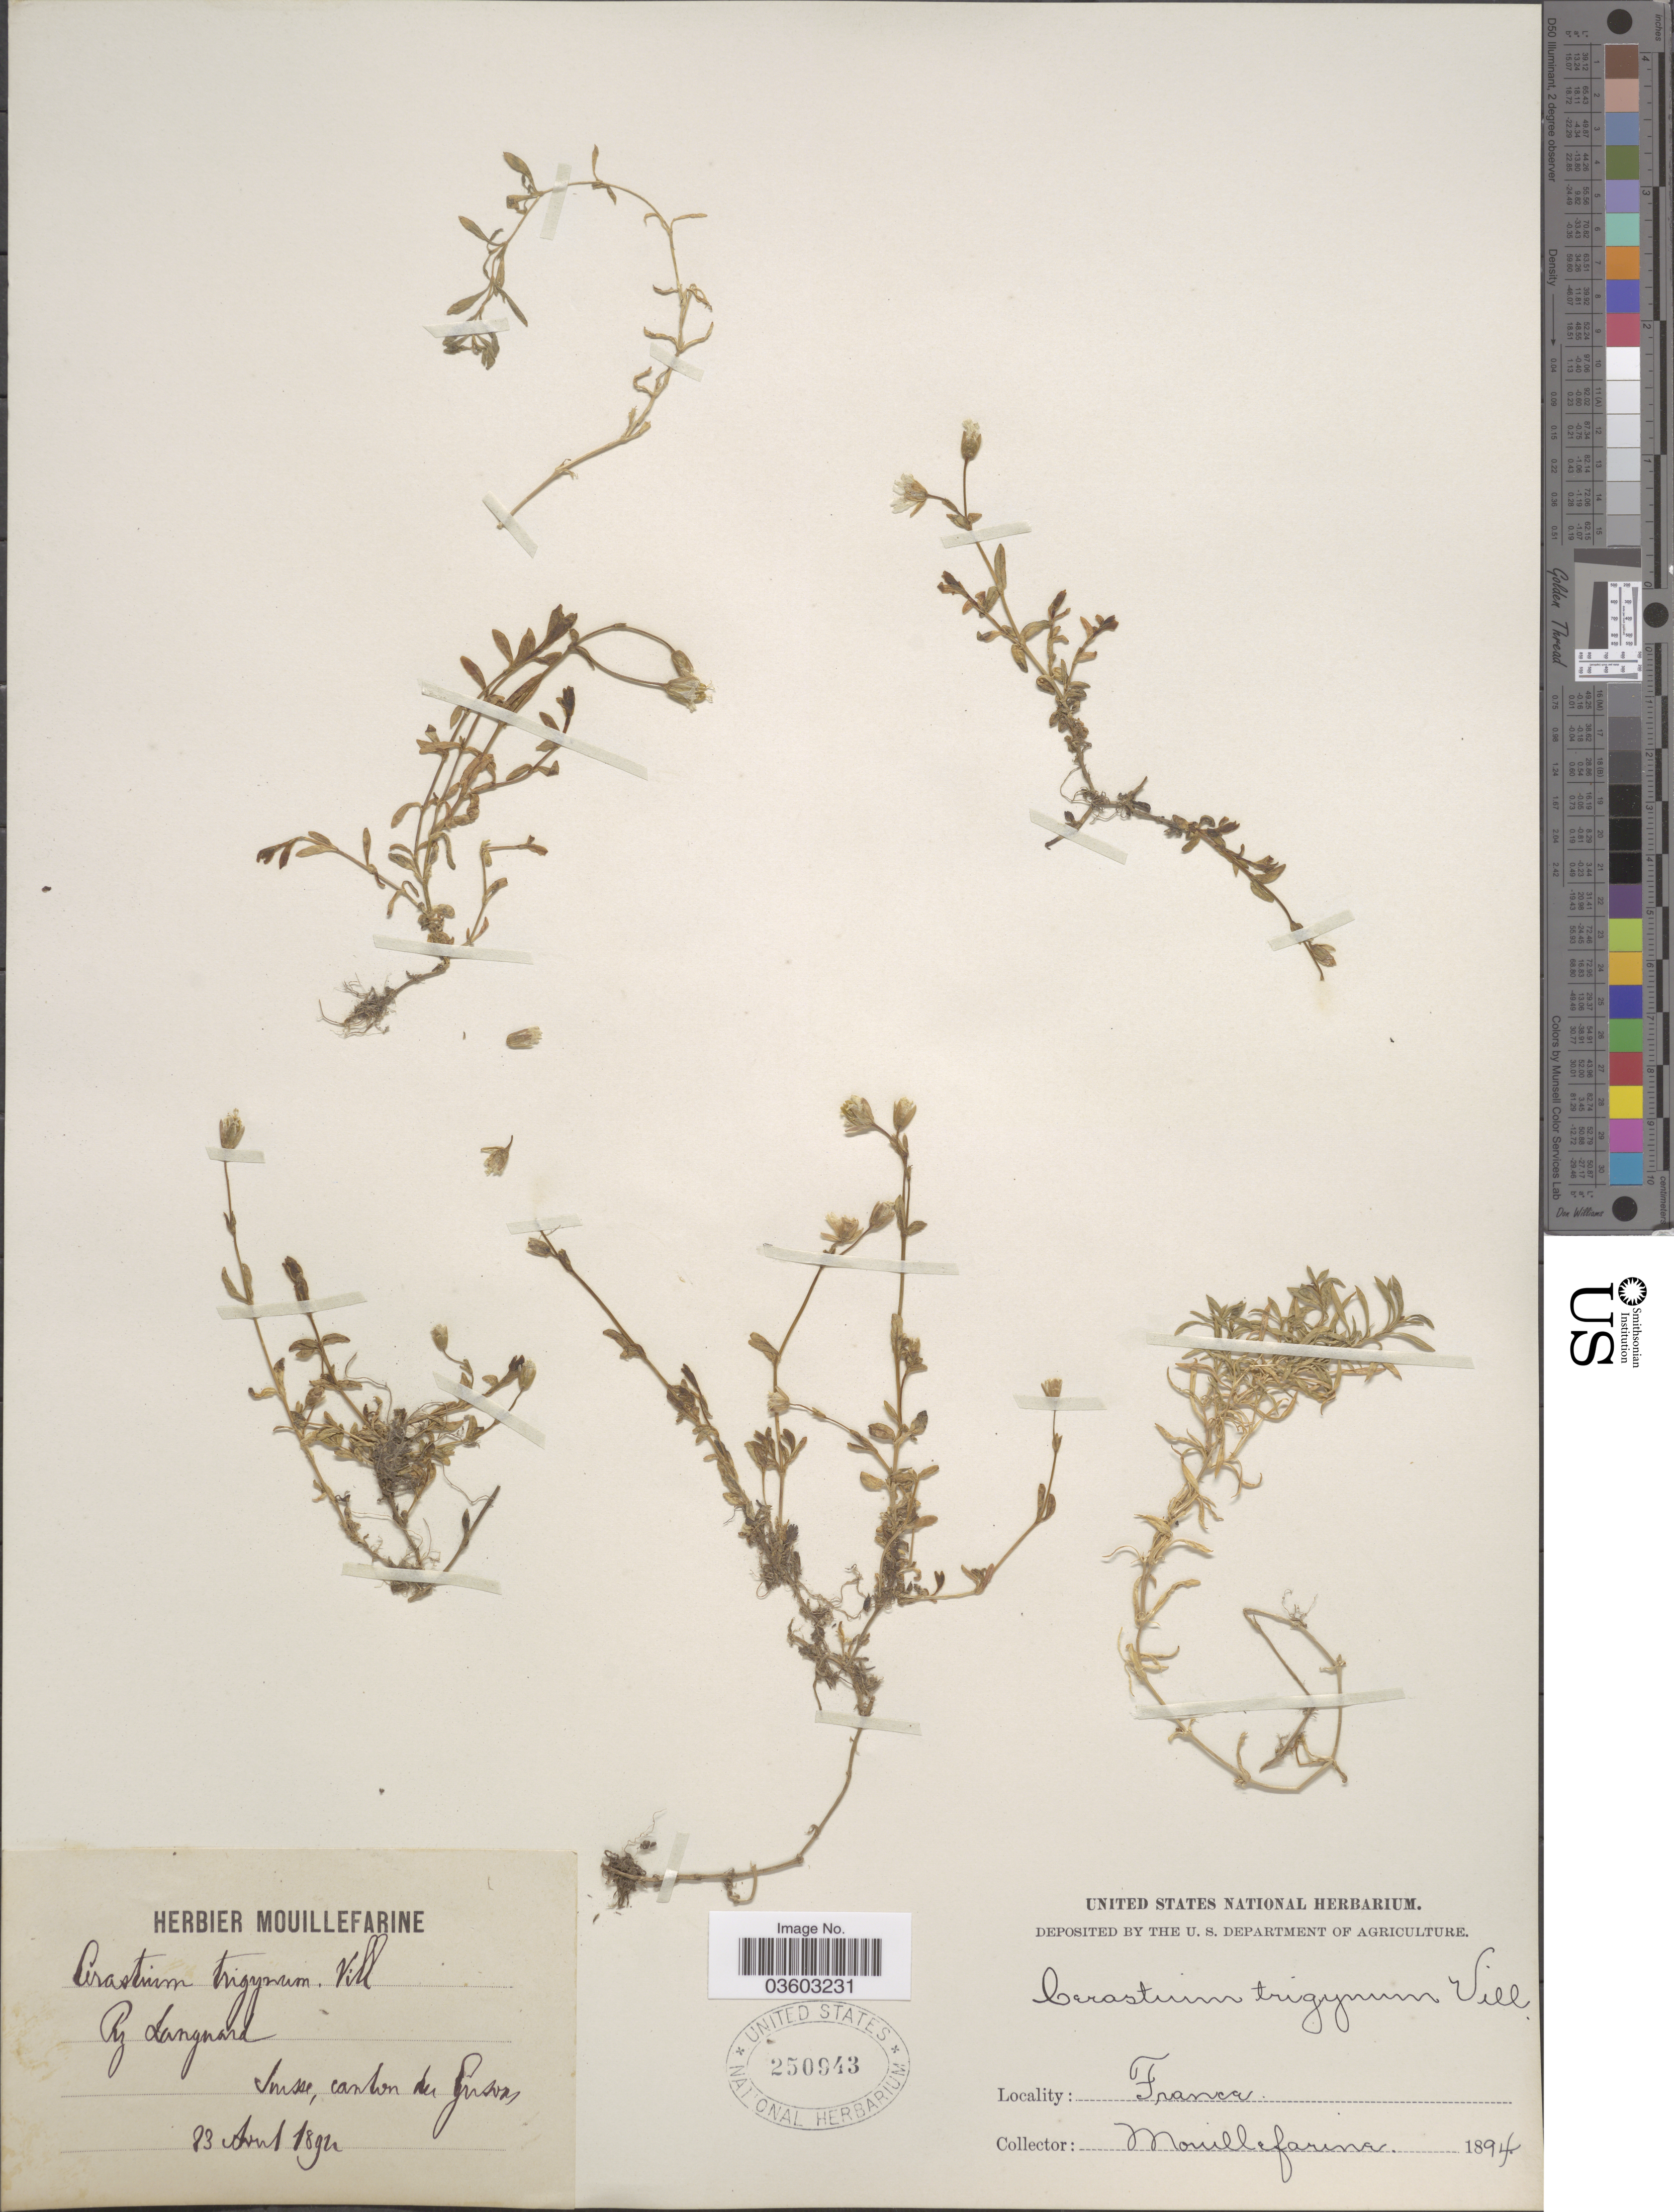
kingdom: Plantae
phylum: Tracheophyta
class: Magnoliopsida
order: Caryophyllales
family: Caryophyllaceae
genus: Dichodon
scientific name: Dichodon cerastoides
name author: (L.) Rchb.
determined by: U.S. National Herbarium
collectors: A. Mouillefarine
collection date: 1894-08-23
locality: Piz Languard. Suisse, canton des Grisons. France.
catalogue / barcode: US 250943